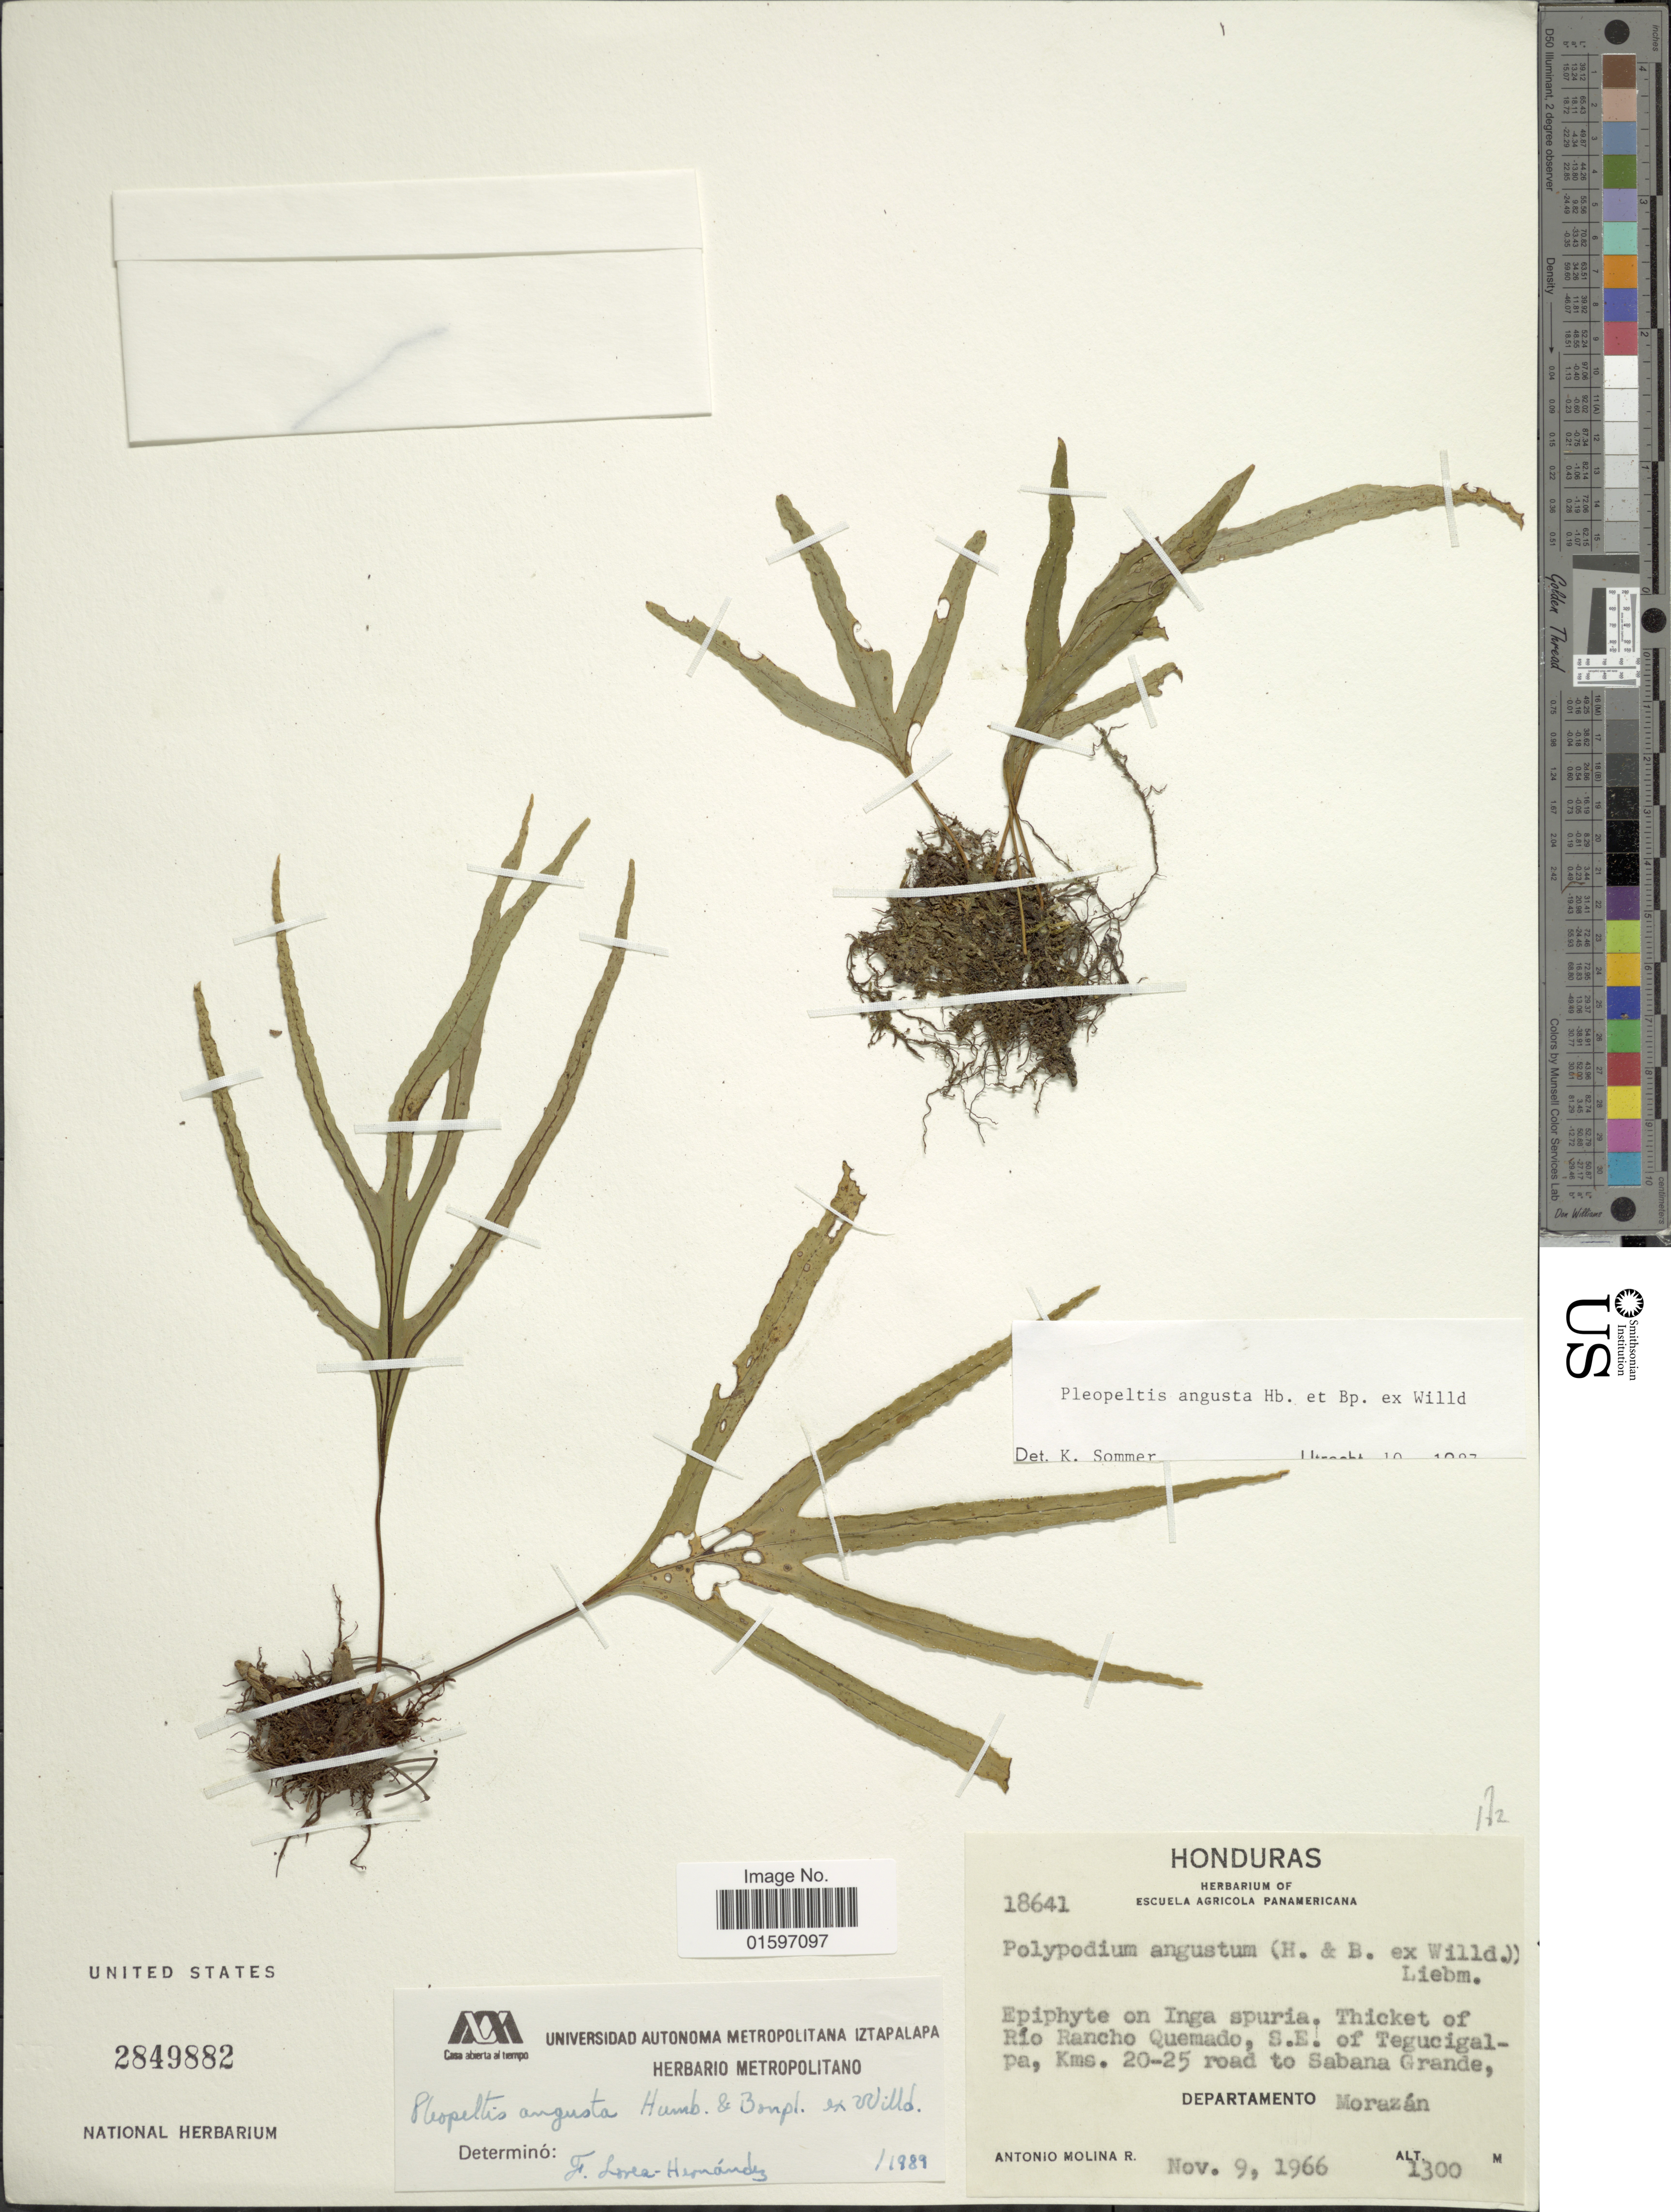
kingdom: Plantae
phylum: Tracheophyta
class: Polypodiopsida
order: Polypodiales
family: Polypodiaceae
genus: Pleopeltis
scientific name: Pleopeltis angusta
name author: Humb. & Bonap. ex Willd.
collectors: A. Molina R.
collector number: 18641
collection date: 1966-11-09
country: Honduras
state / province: Fco. Morazán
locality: Epiphyte on Inga spuria, thicket of Río Rancho Quemado, S. E. of Tegucigalpa, kms. 20-25 road to Sabana Grande, Departamento Morazán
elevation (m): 1300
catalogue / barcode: US 2849882